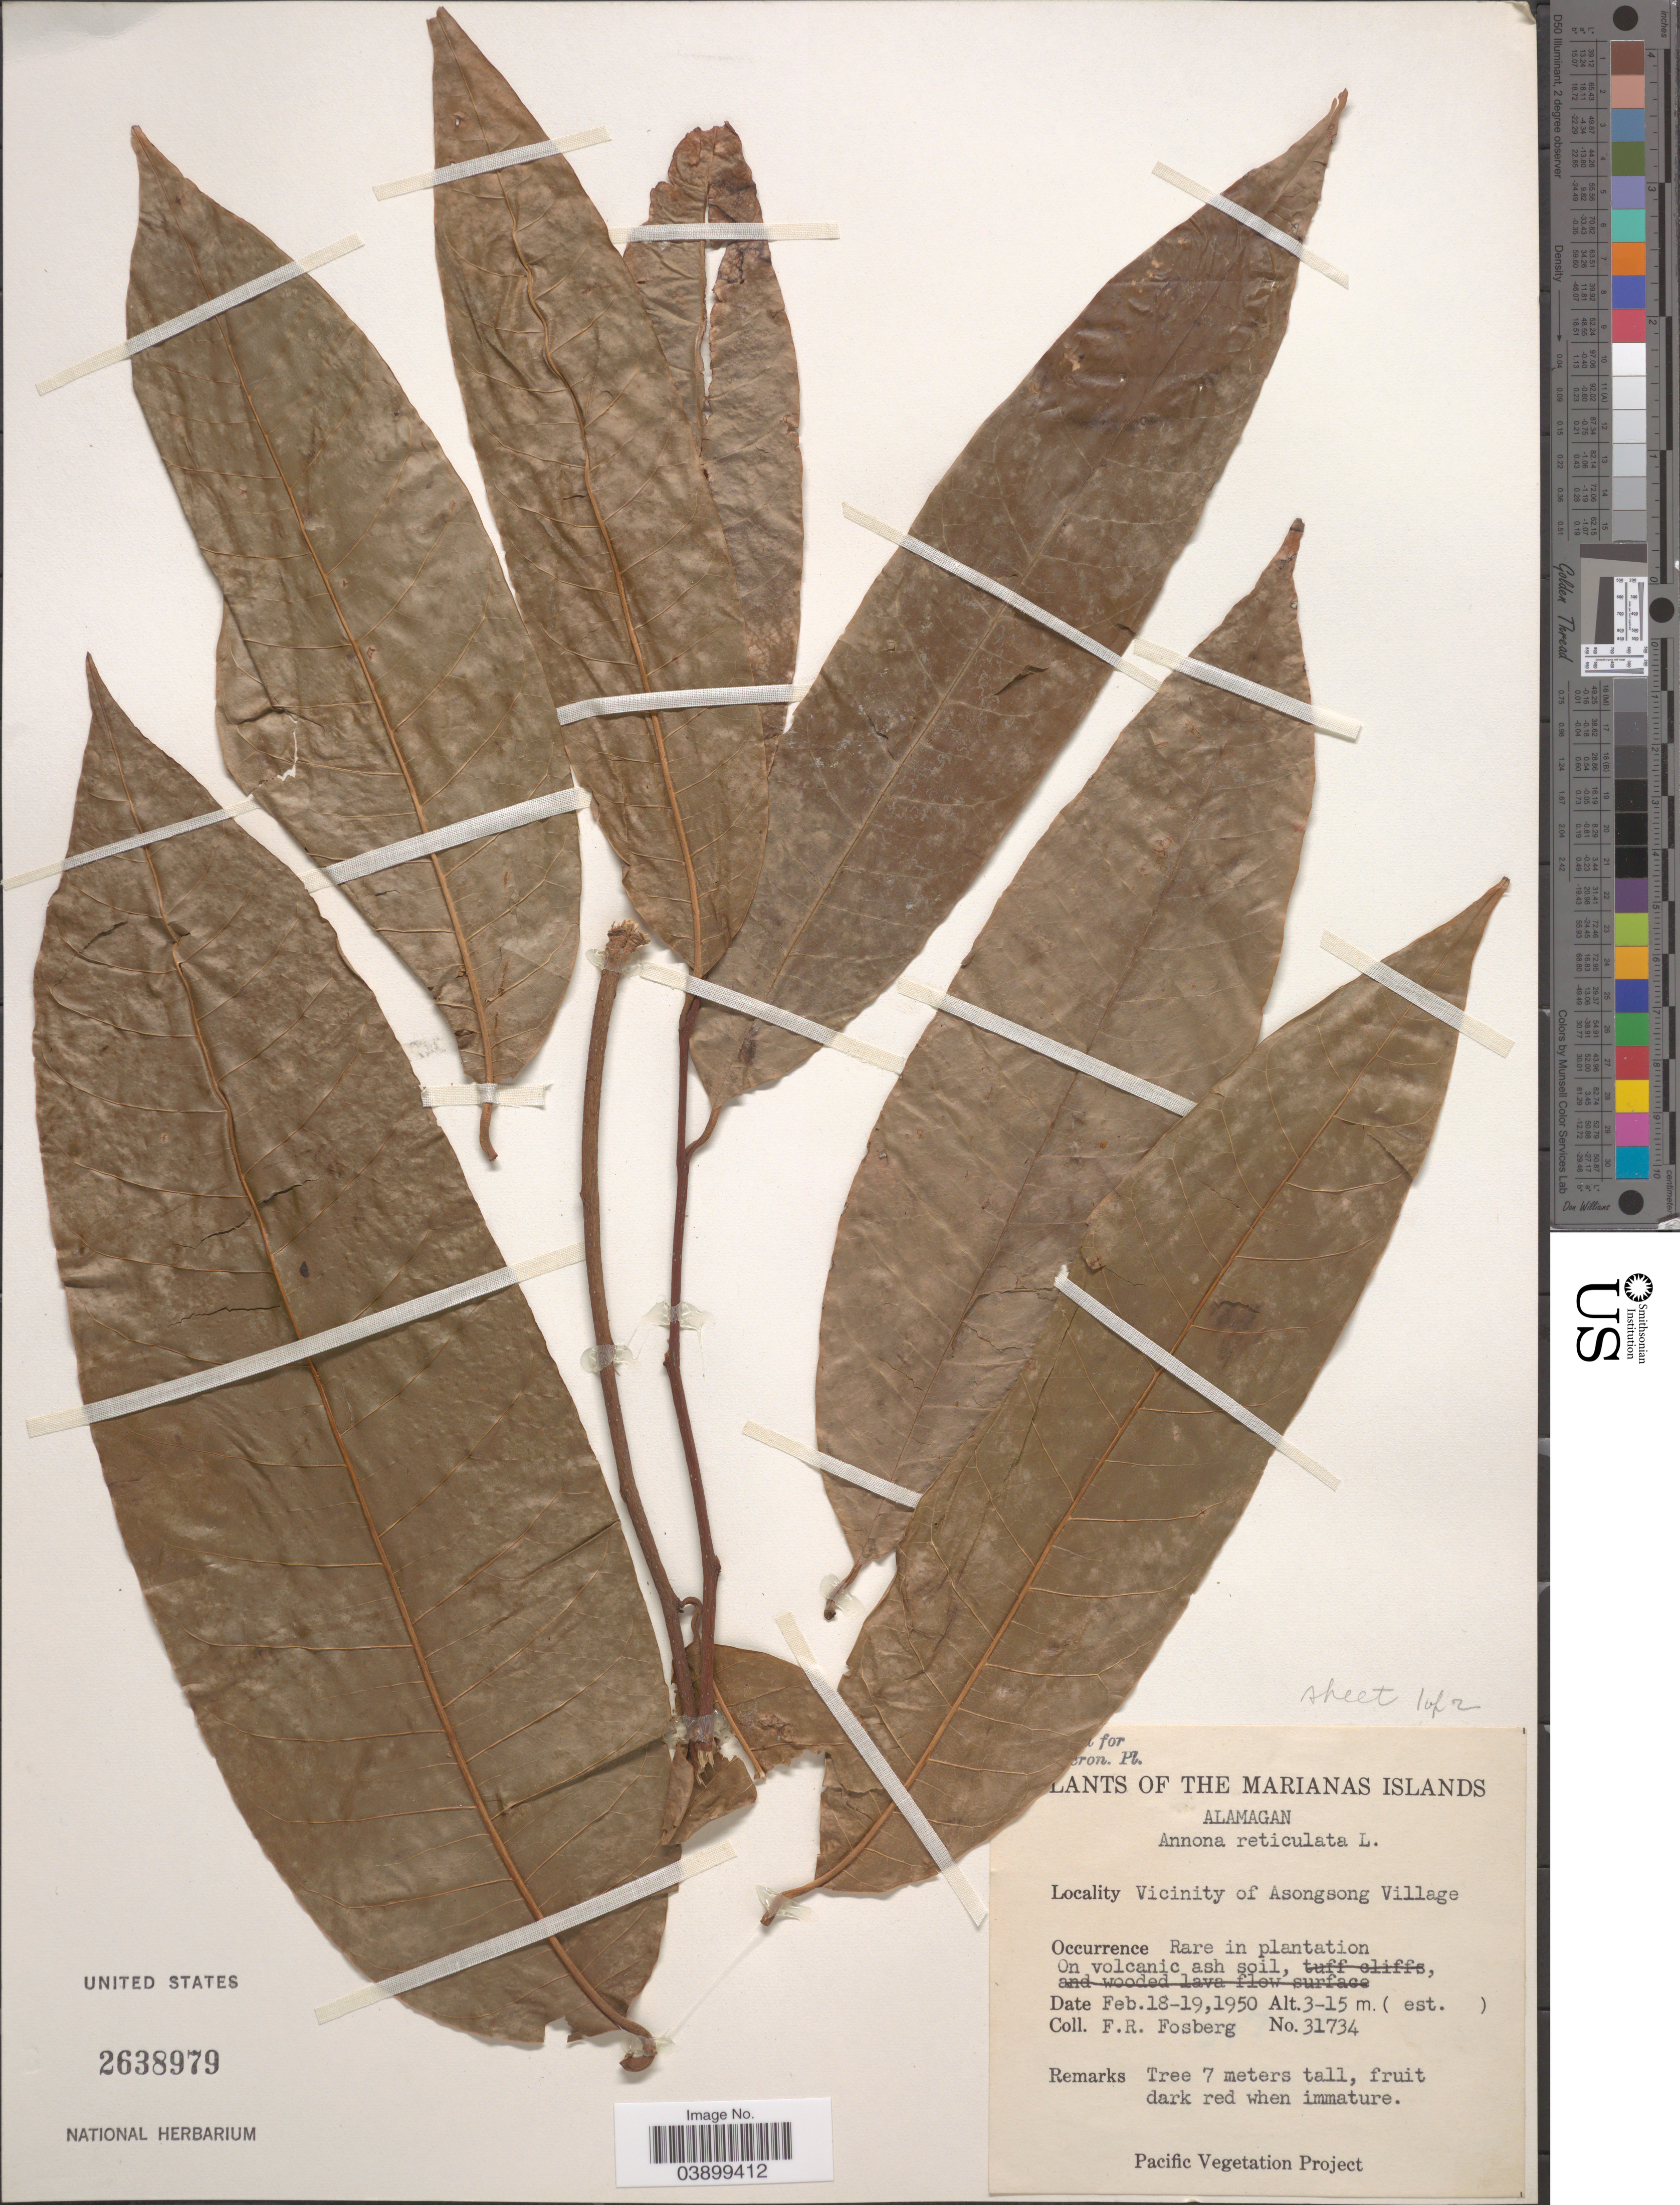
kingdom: Plantae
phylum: Tracheophyta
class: Magnoliopsida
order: Magnoliales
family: Annonaceae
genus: Annona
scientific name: Annona reticulata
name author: L.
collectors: F. R. Fosberg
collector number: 31734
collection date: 1950-02-18/1950-02-19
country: Northern Mariana Islands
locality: Marianas Islands. Alamagan. Vicinity of Asonsong Village.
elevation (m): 3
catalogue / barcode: US 2638979